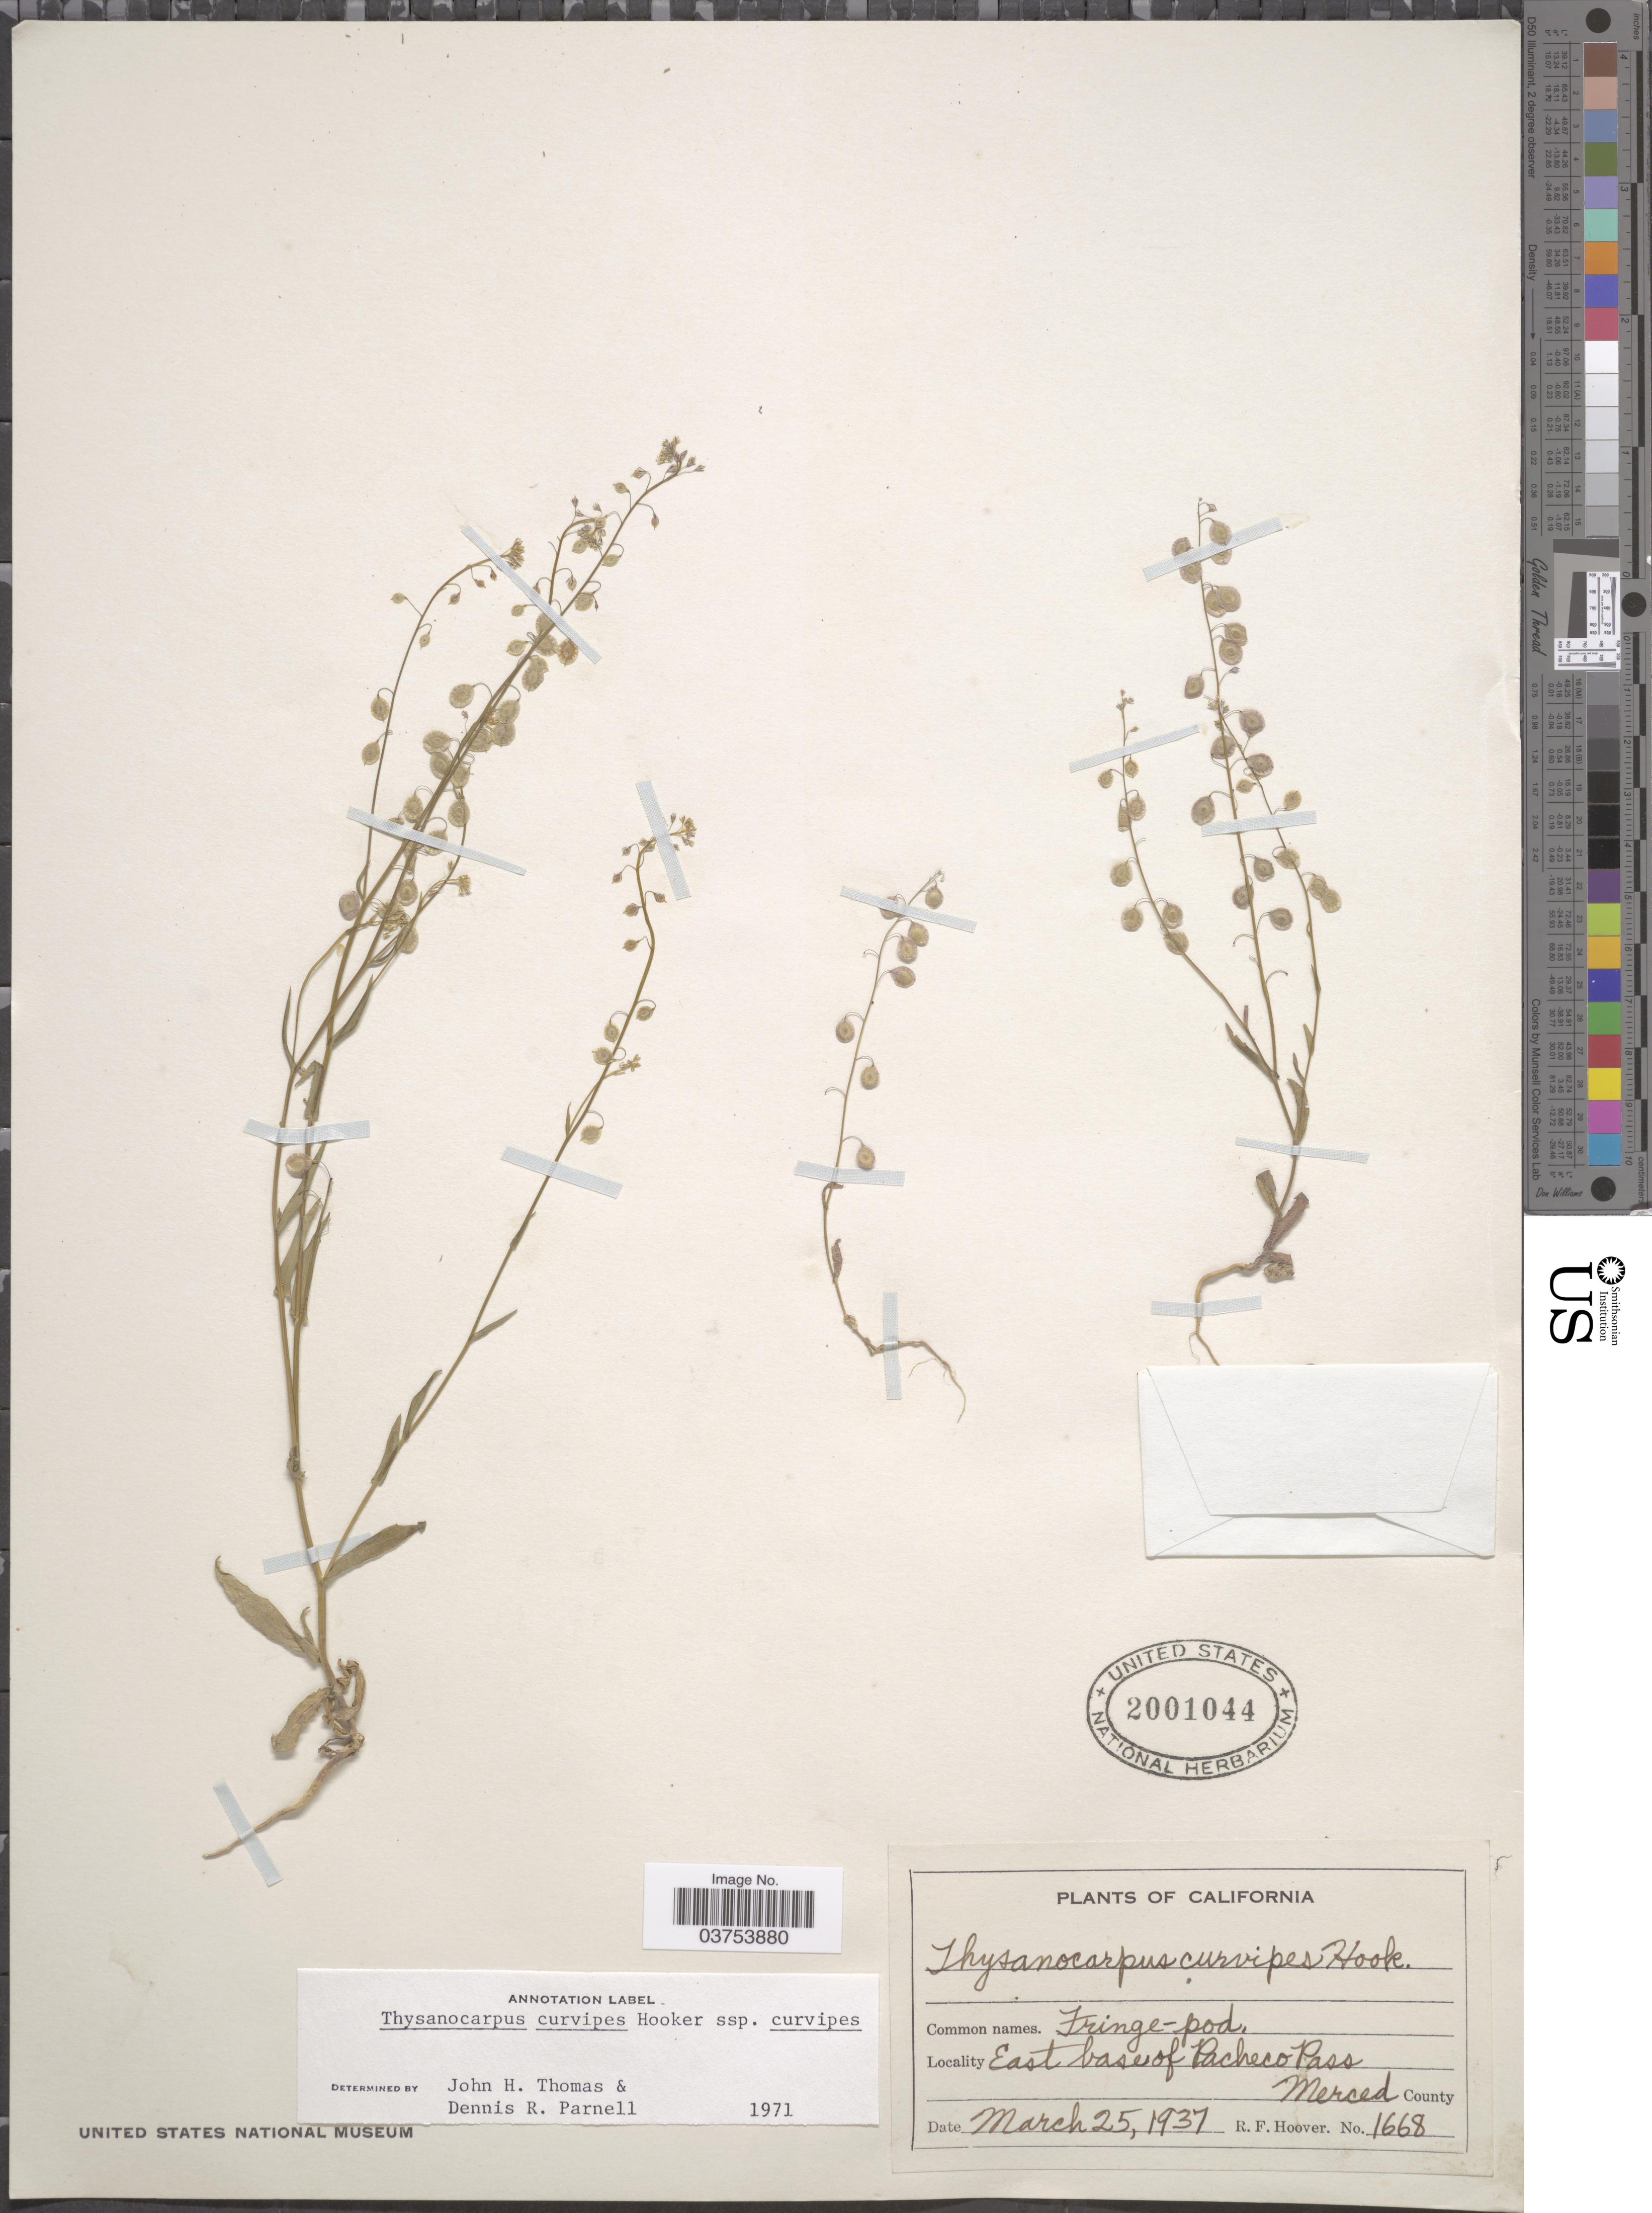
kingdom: Plantae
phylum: Tracheophyta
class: Magnoliopsida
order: Brassicales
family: Brassicaceae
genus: Thysanocarpus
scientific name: Thysanocarpus curvipes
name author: Hook.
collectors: R. F. Hoover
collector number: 1668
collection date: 1937-03-25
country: United States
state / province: California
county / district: Merced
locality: East base of Pacheco Pass. Merced County.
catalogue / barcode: US 2001044